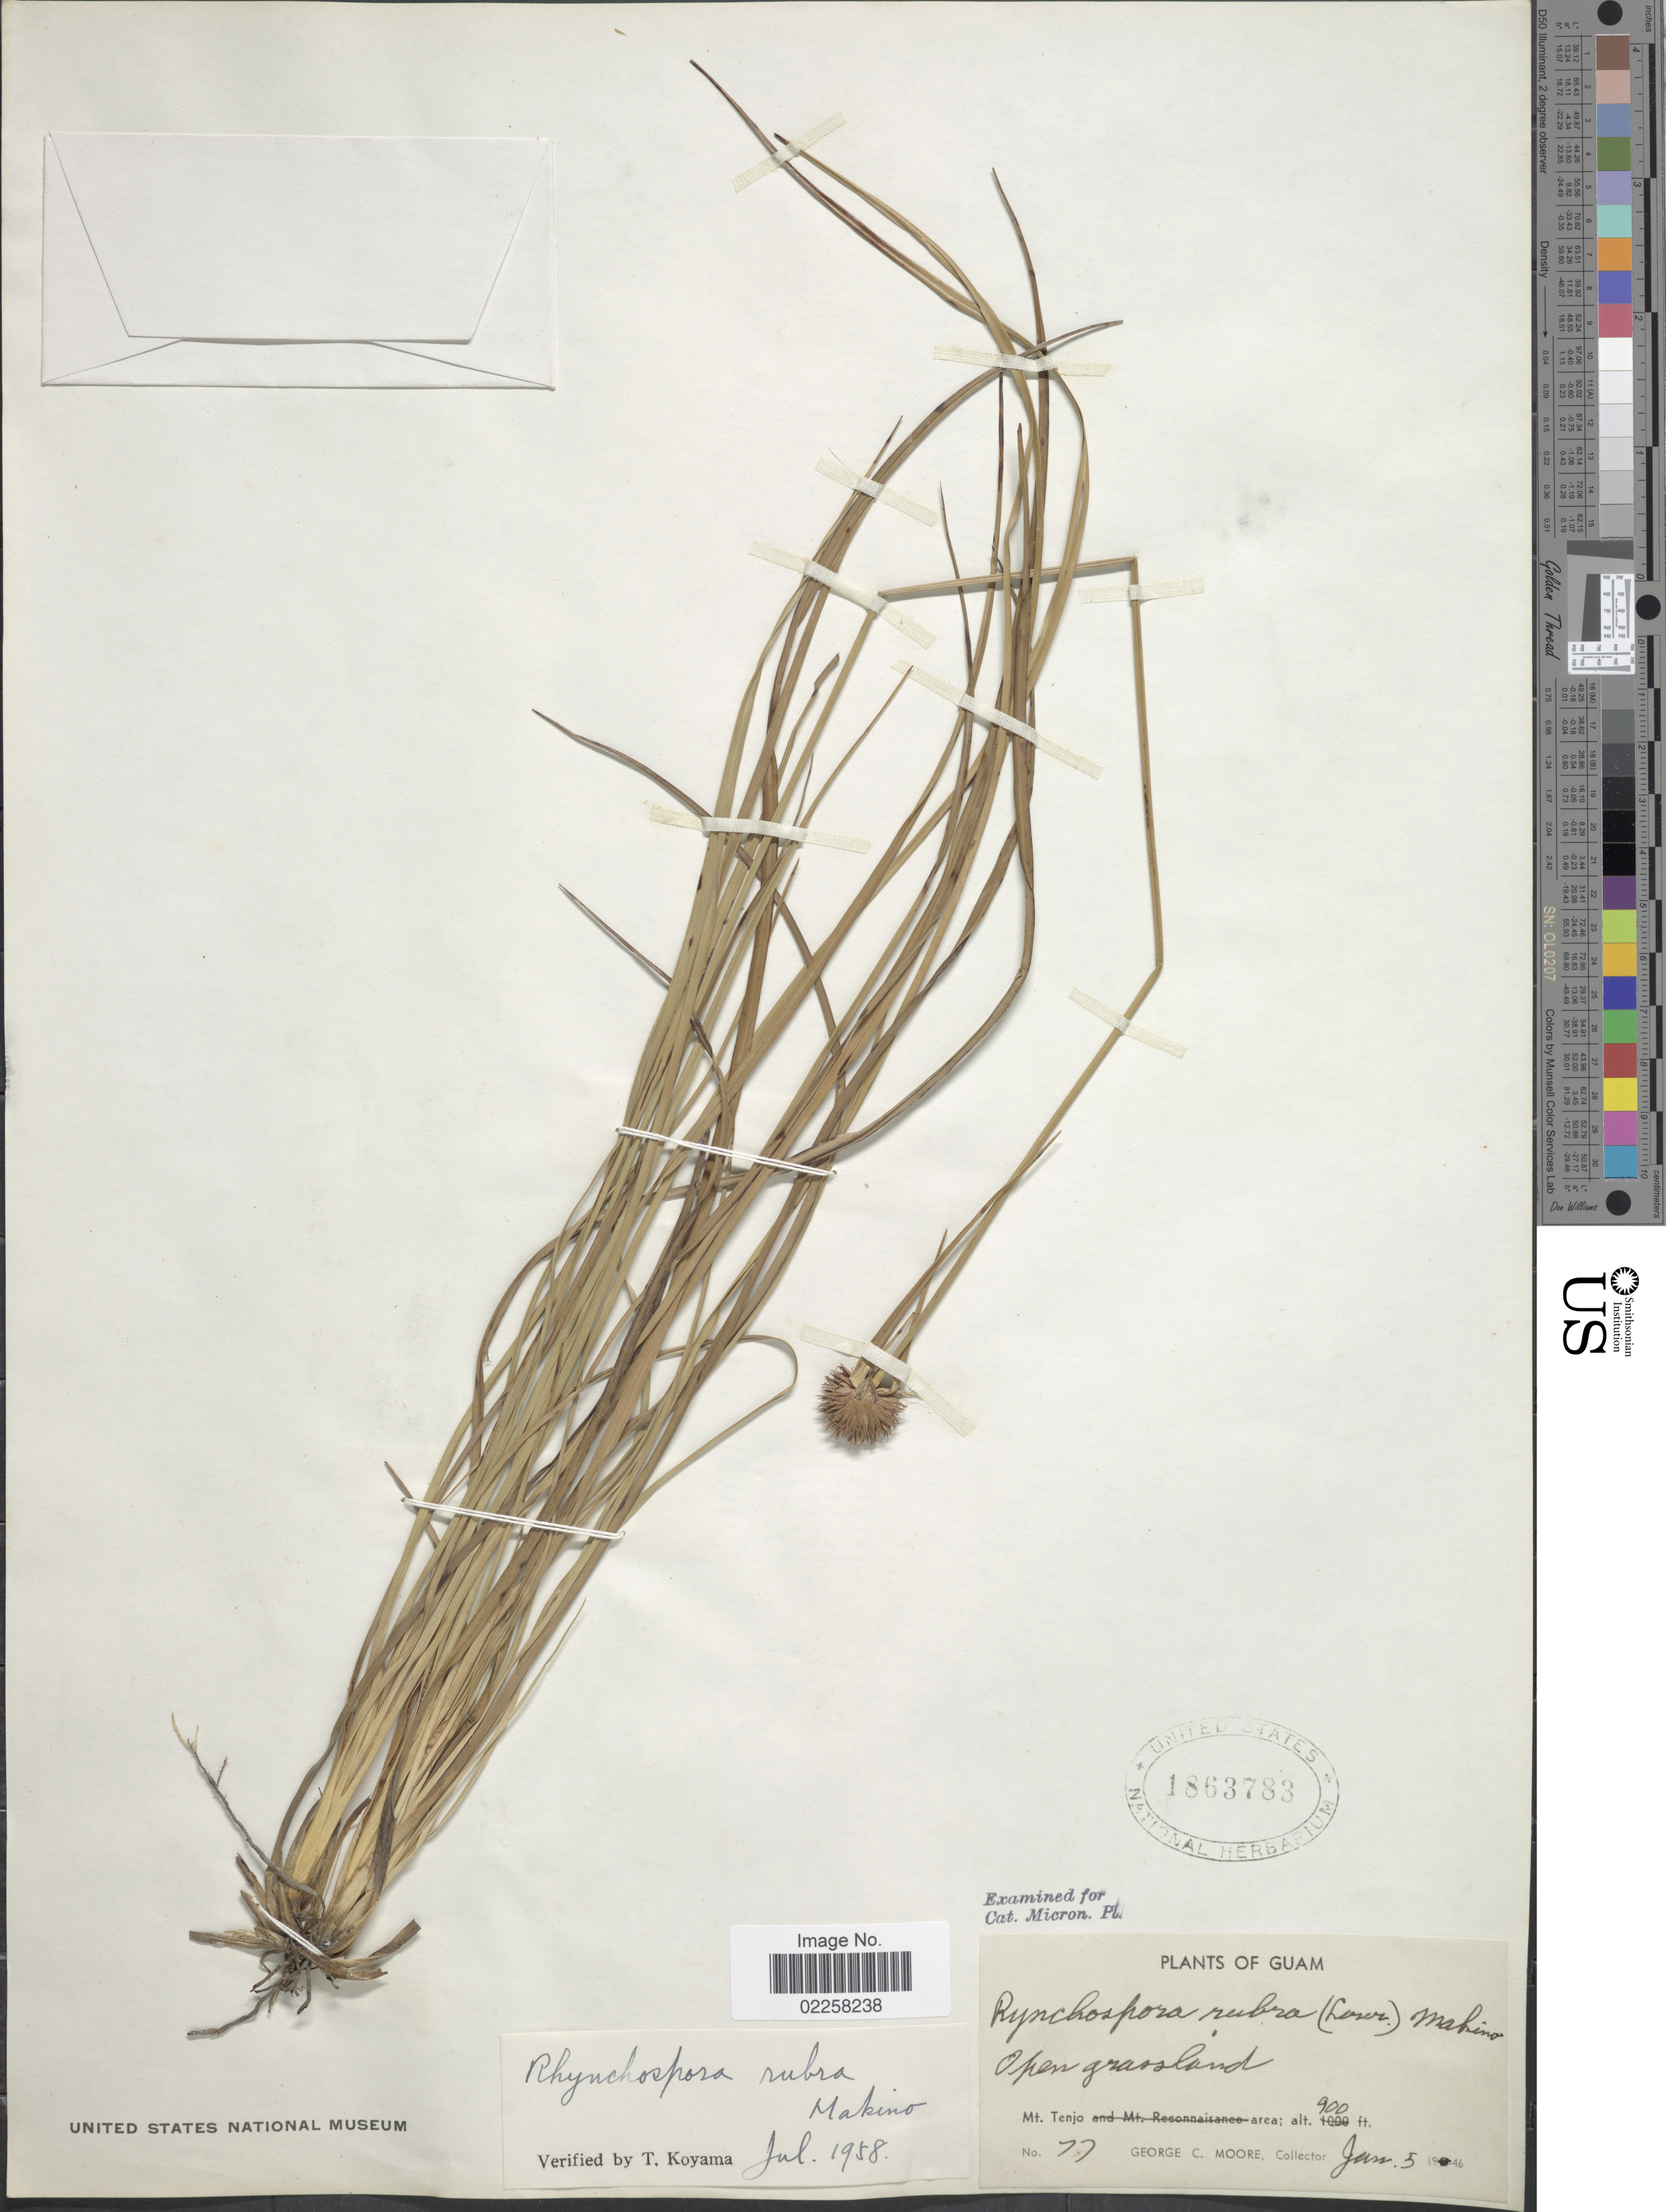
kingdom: Plantae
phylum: Tracheophyta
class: Liliopsida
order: Poales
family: Cyperaceae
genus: Rhynchospora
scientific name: Rhynchospora rubra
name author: (Lour.) Makino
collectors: G. C. Moore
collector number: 77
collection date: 1946-01-05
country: Guam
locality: Mt. Tenjo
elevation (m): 274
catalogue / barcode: US 1863783